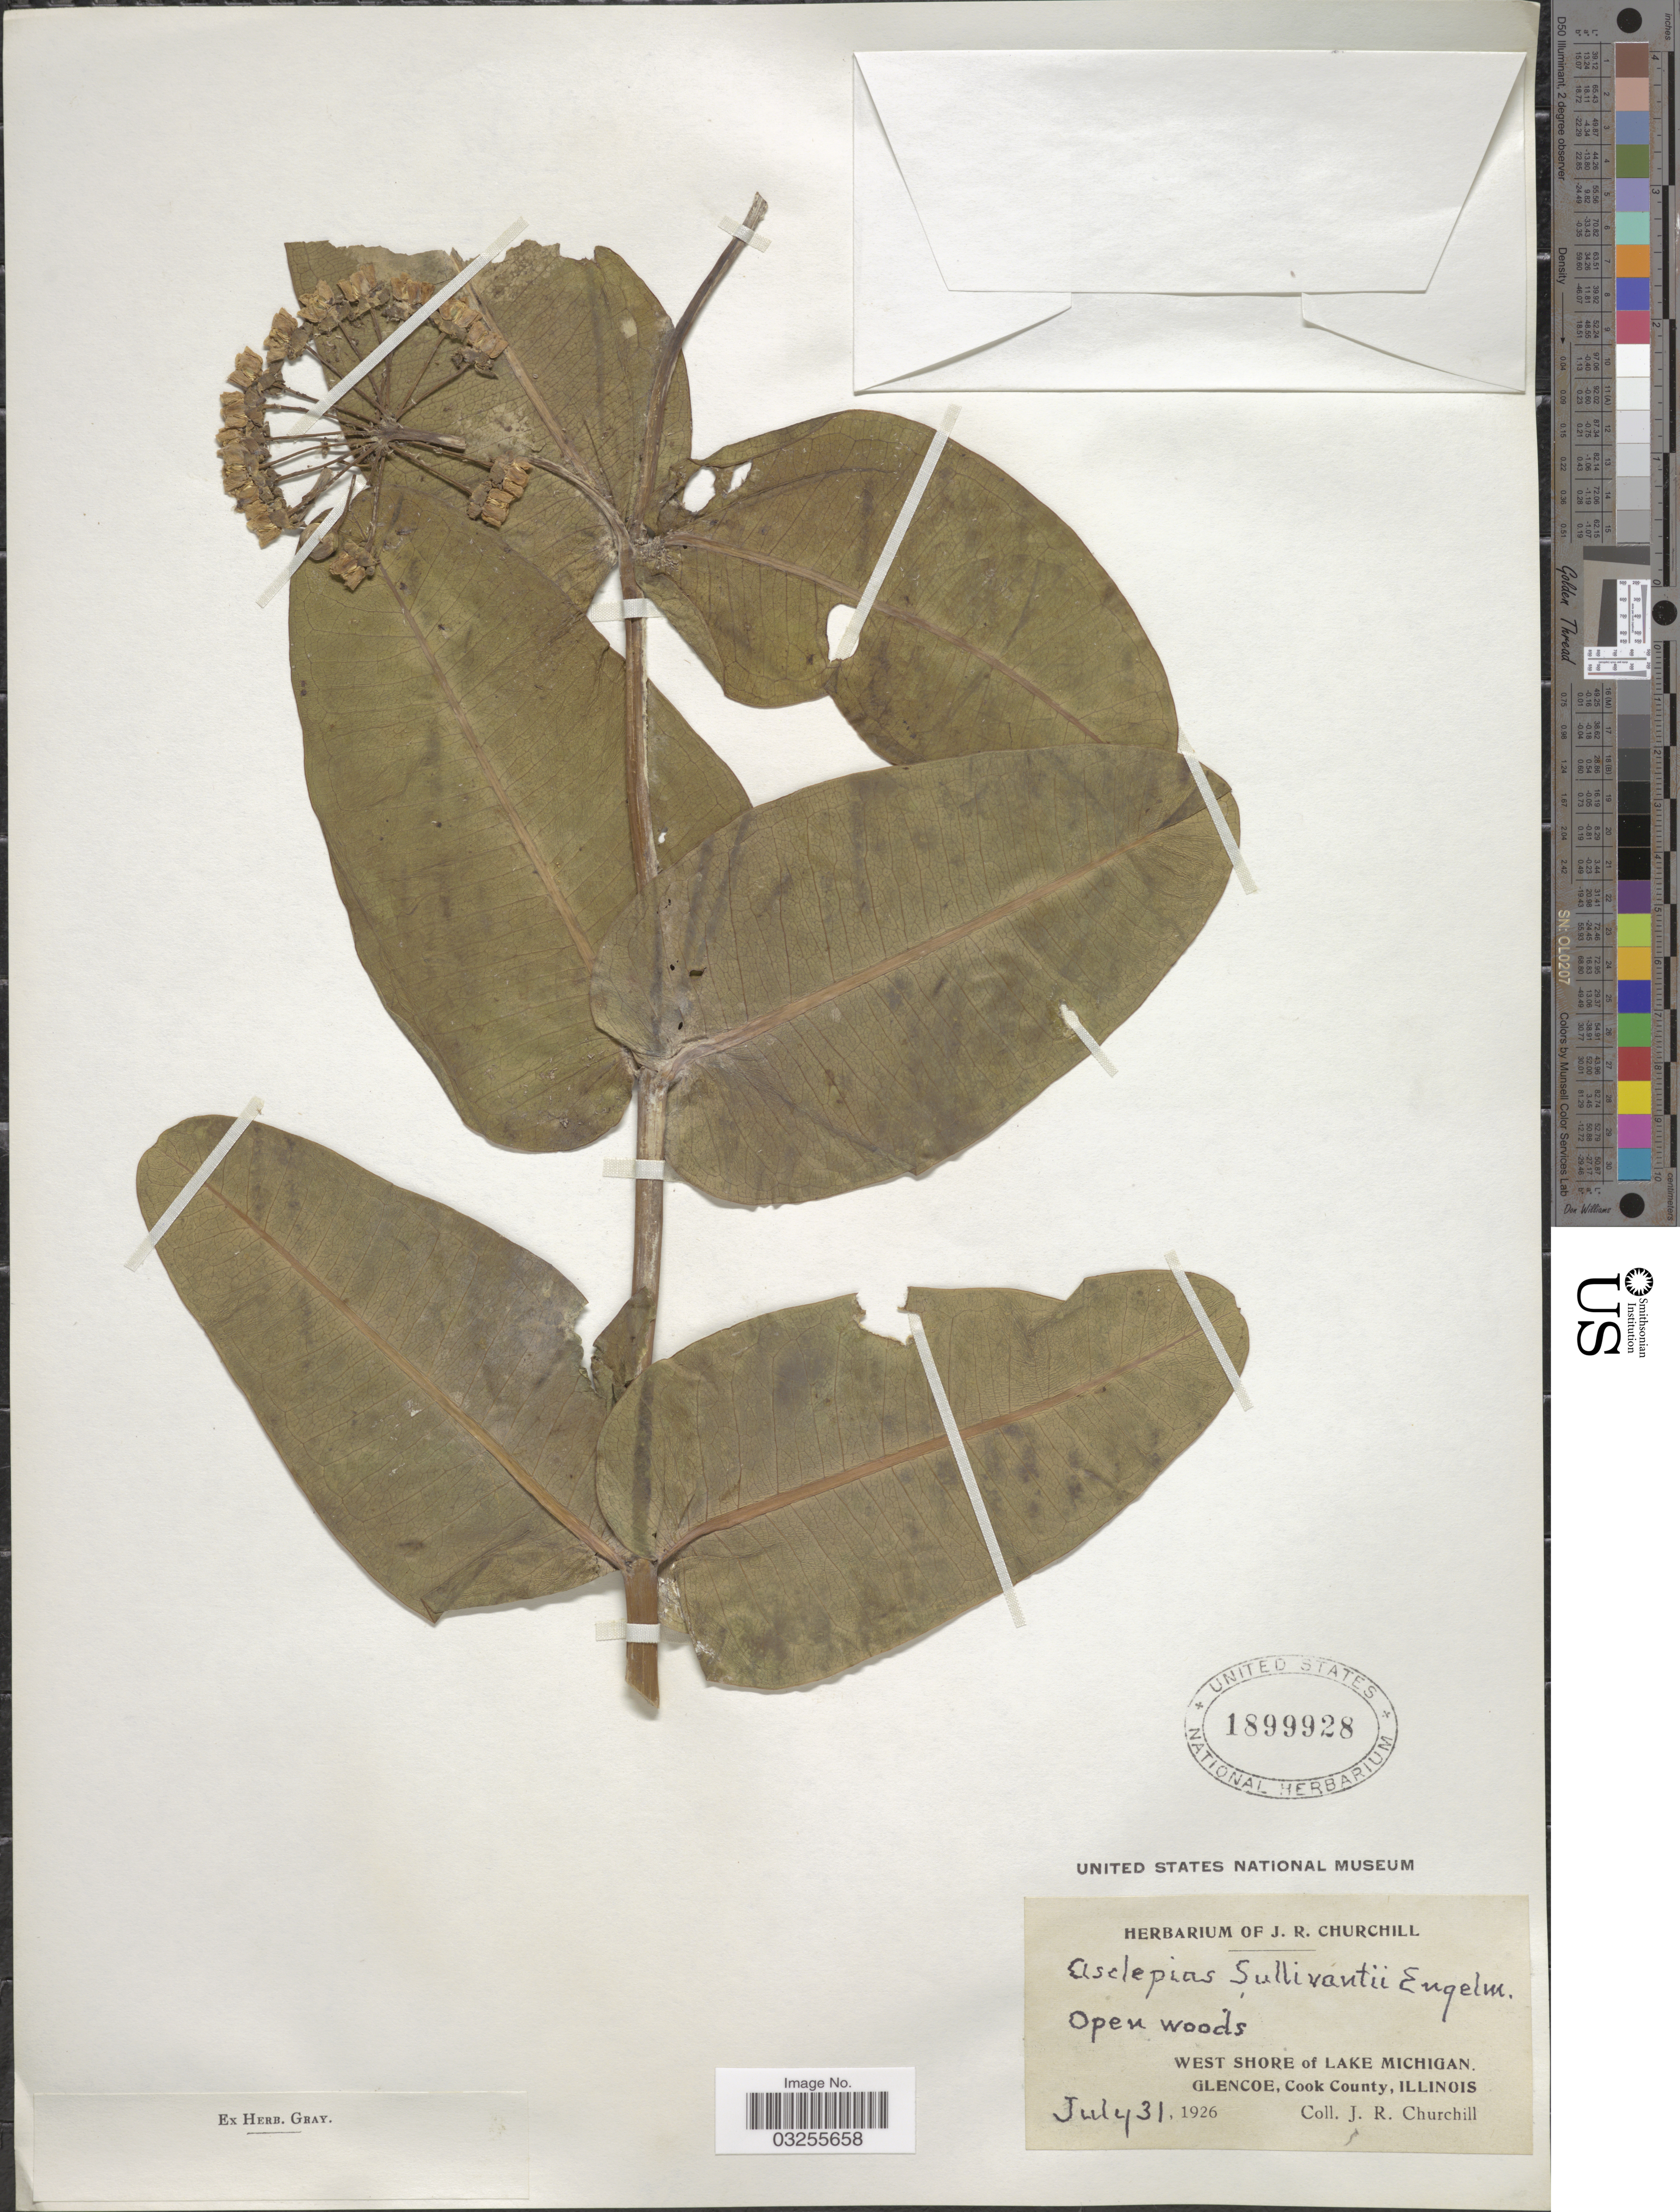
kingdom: Plantae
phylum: Tracheophyta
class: Magnoliopsida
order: Gentianales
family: Apocynaceae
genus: Asclepias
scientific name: Asclepias sullivantii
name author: Engelm. ex A. Gray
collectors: J. Churchill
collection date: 1926-07-31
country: United States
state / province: Illinois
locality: Open woods. West shore of Lake Michigan. Glencoe, Cook County.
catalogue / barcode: US 1899928